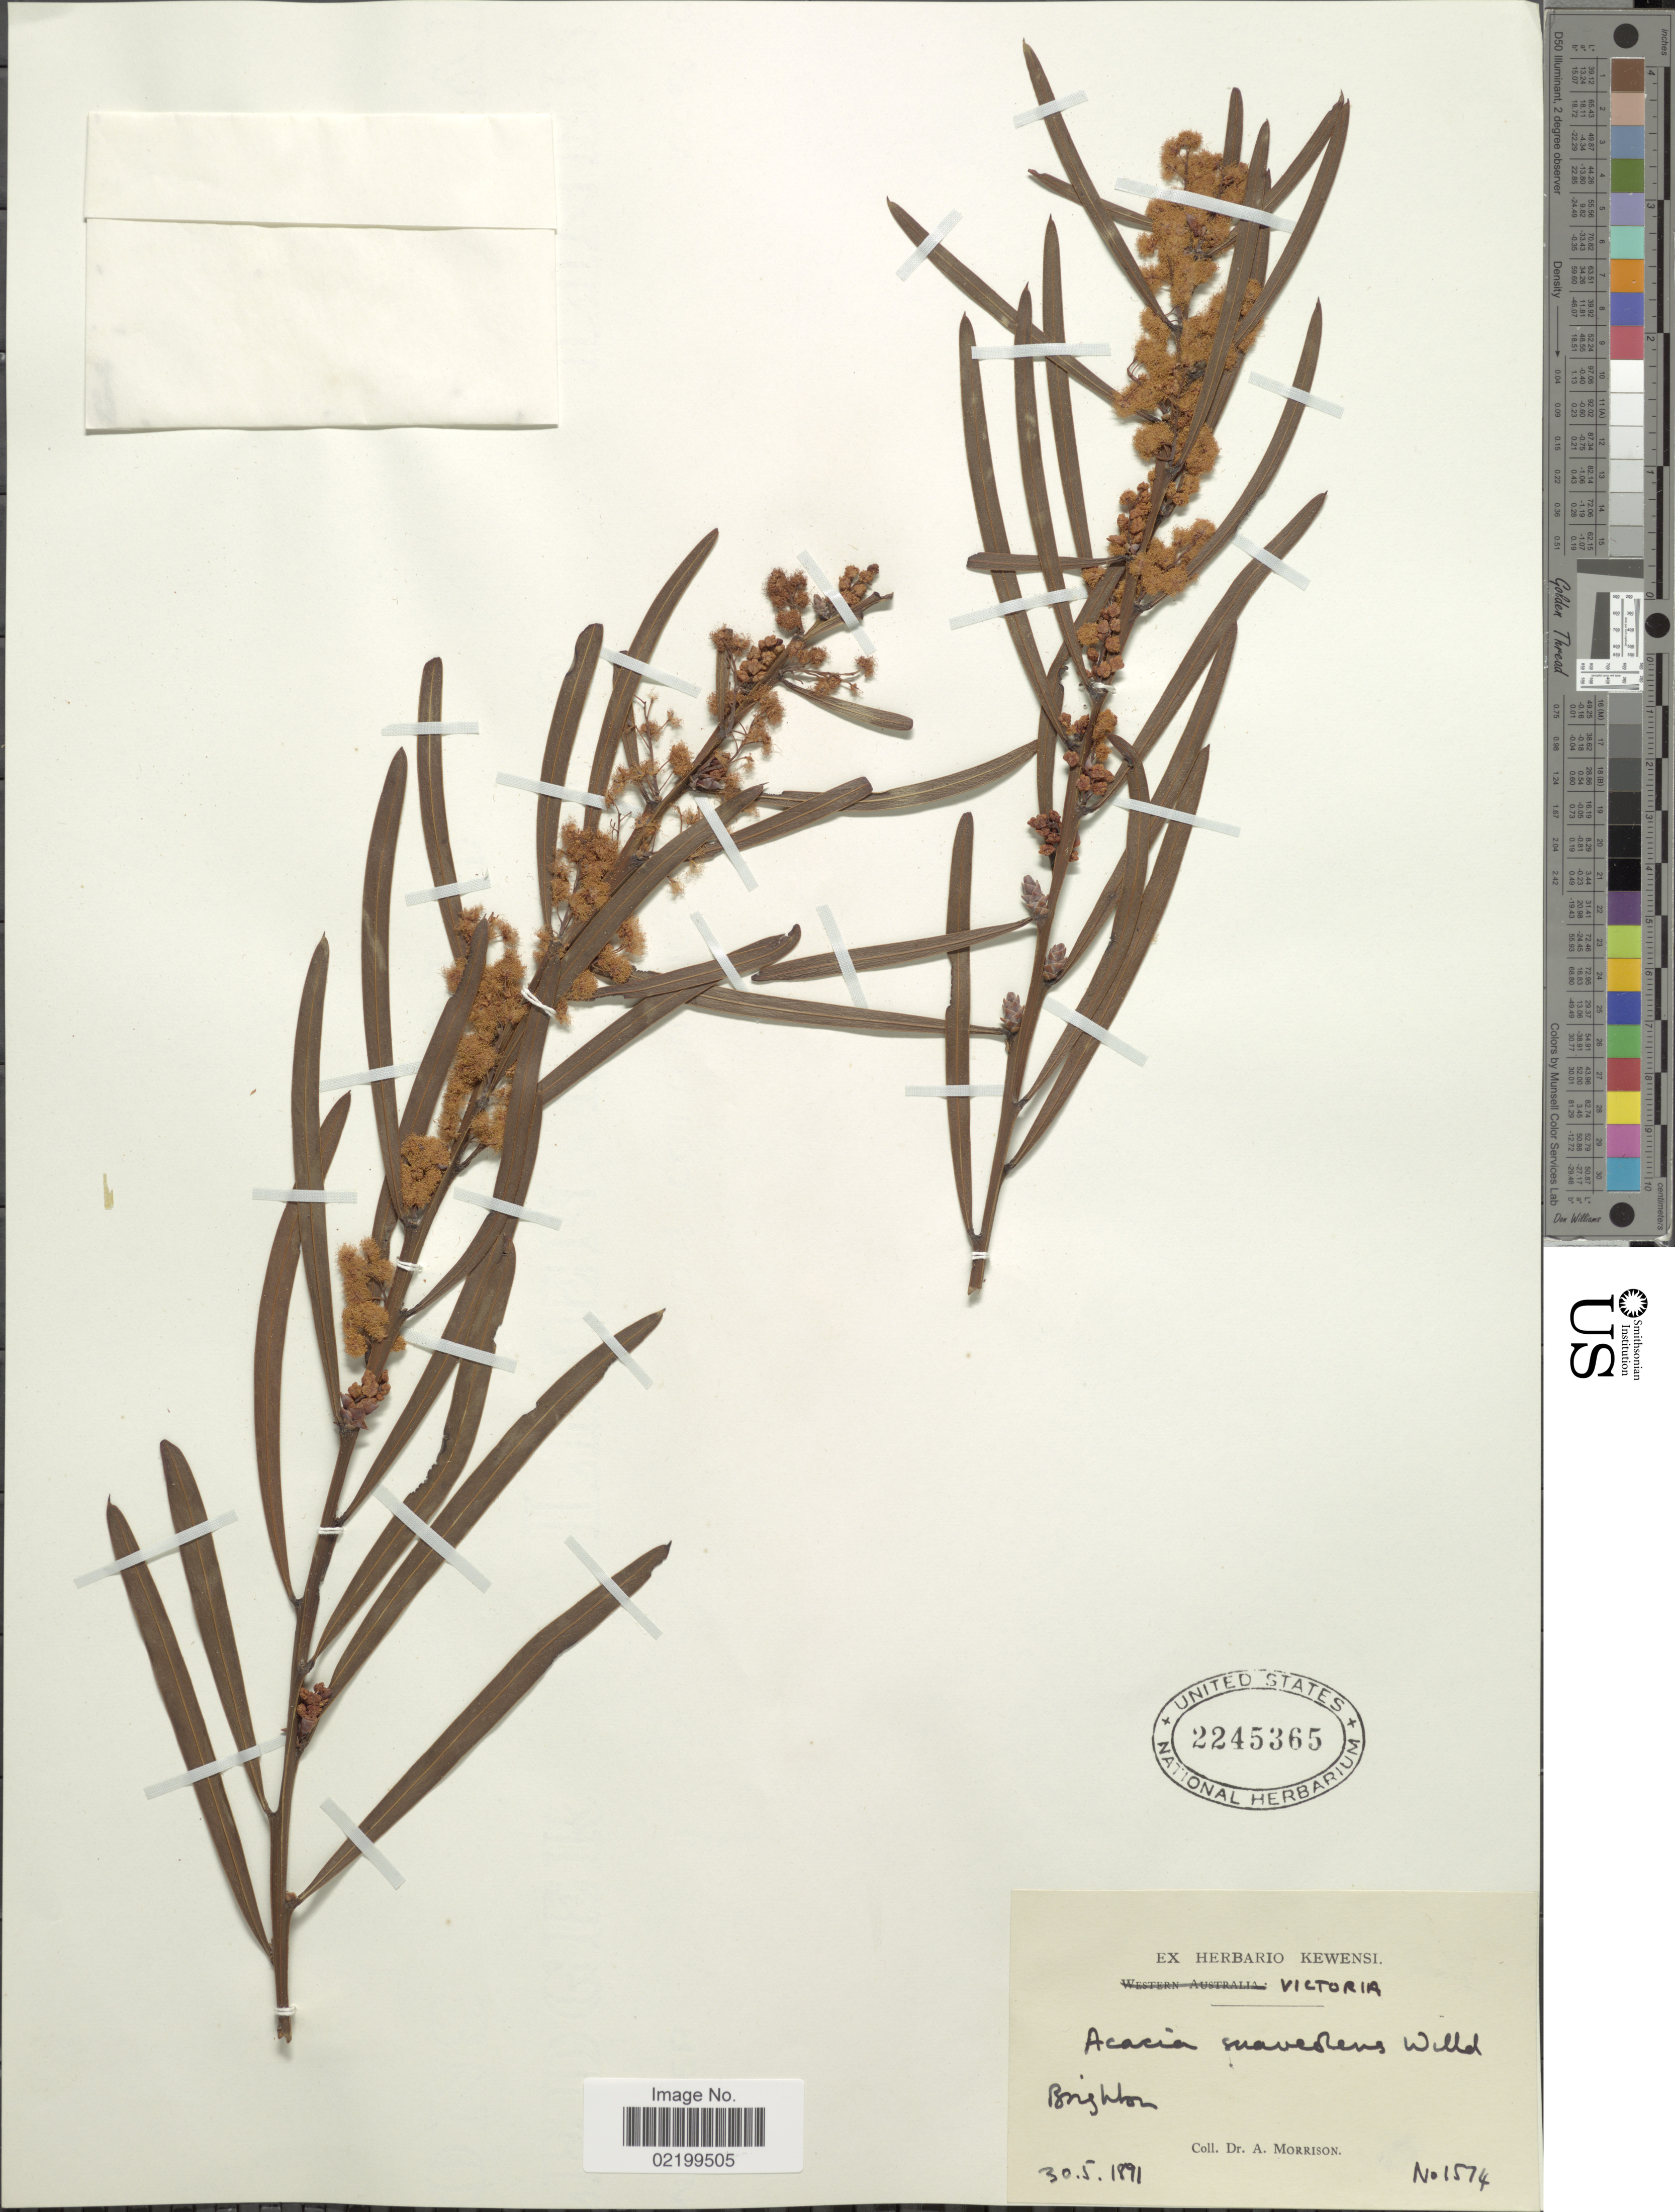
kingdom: Plantae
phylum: Tracheophyta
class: Magnoliopsida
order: Fabales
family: Fabaceae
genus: Acacia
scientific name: Acacia suaveolens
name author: (Sm.) Willd.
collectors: A. Morrison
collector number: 1574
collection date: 1891-05-30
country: Australia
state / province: Victoria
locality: Victoria, Brighton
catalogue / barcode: US 2245365